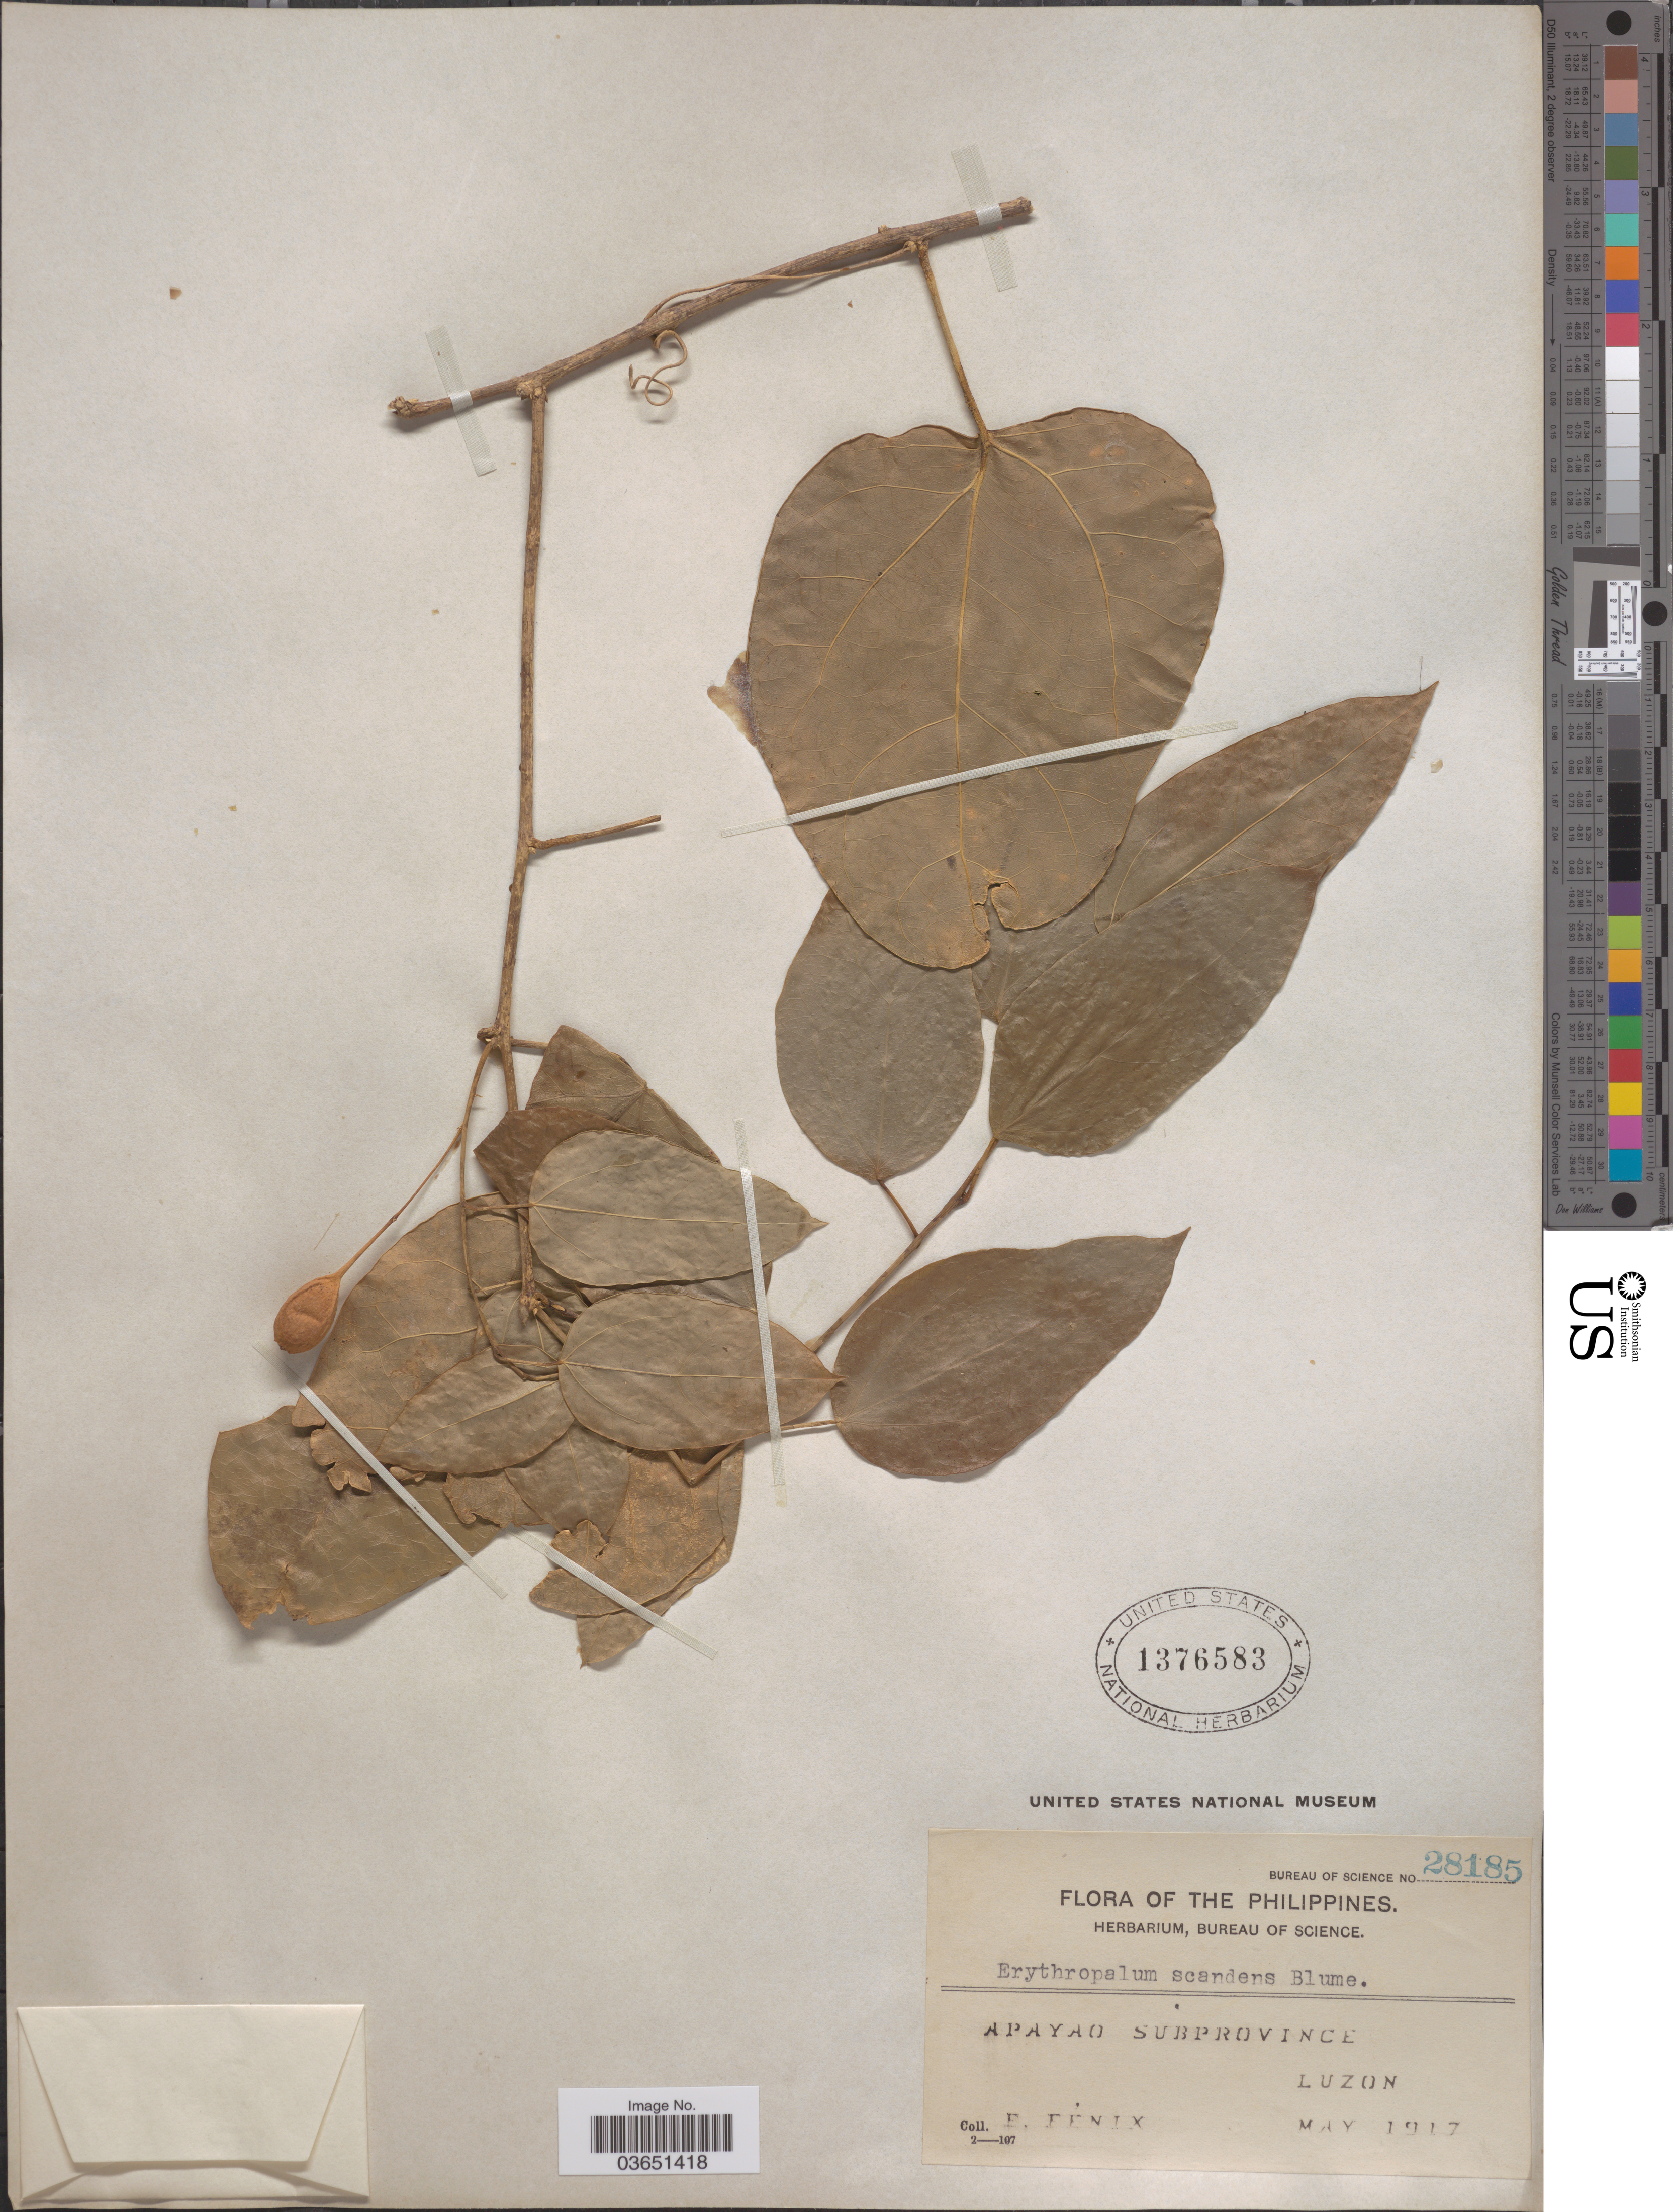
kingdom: Plantae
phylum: Tracheophyta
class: Magnoliopsida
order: Santalales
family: Erythropalaceae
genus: Erythropalum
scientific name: Erythropalum scandens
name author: Blume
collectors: E. Fénix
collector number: Bureau of Science 28185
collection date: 1917-05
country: Philippines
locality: Apayao Subprovince. Luzon.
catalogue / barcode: US 1376583